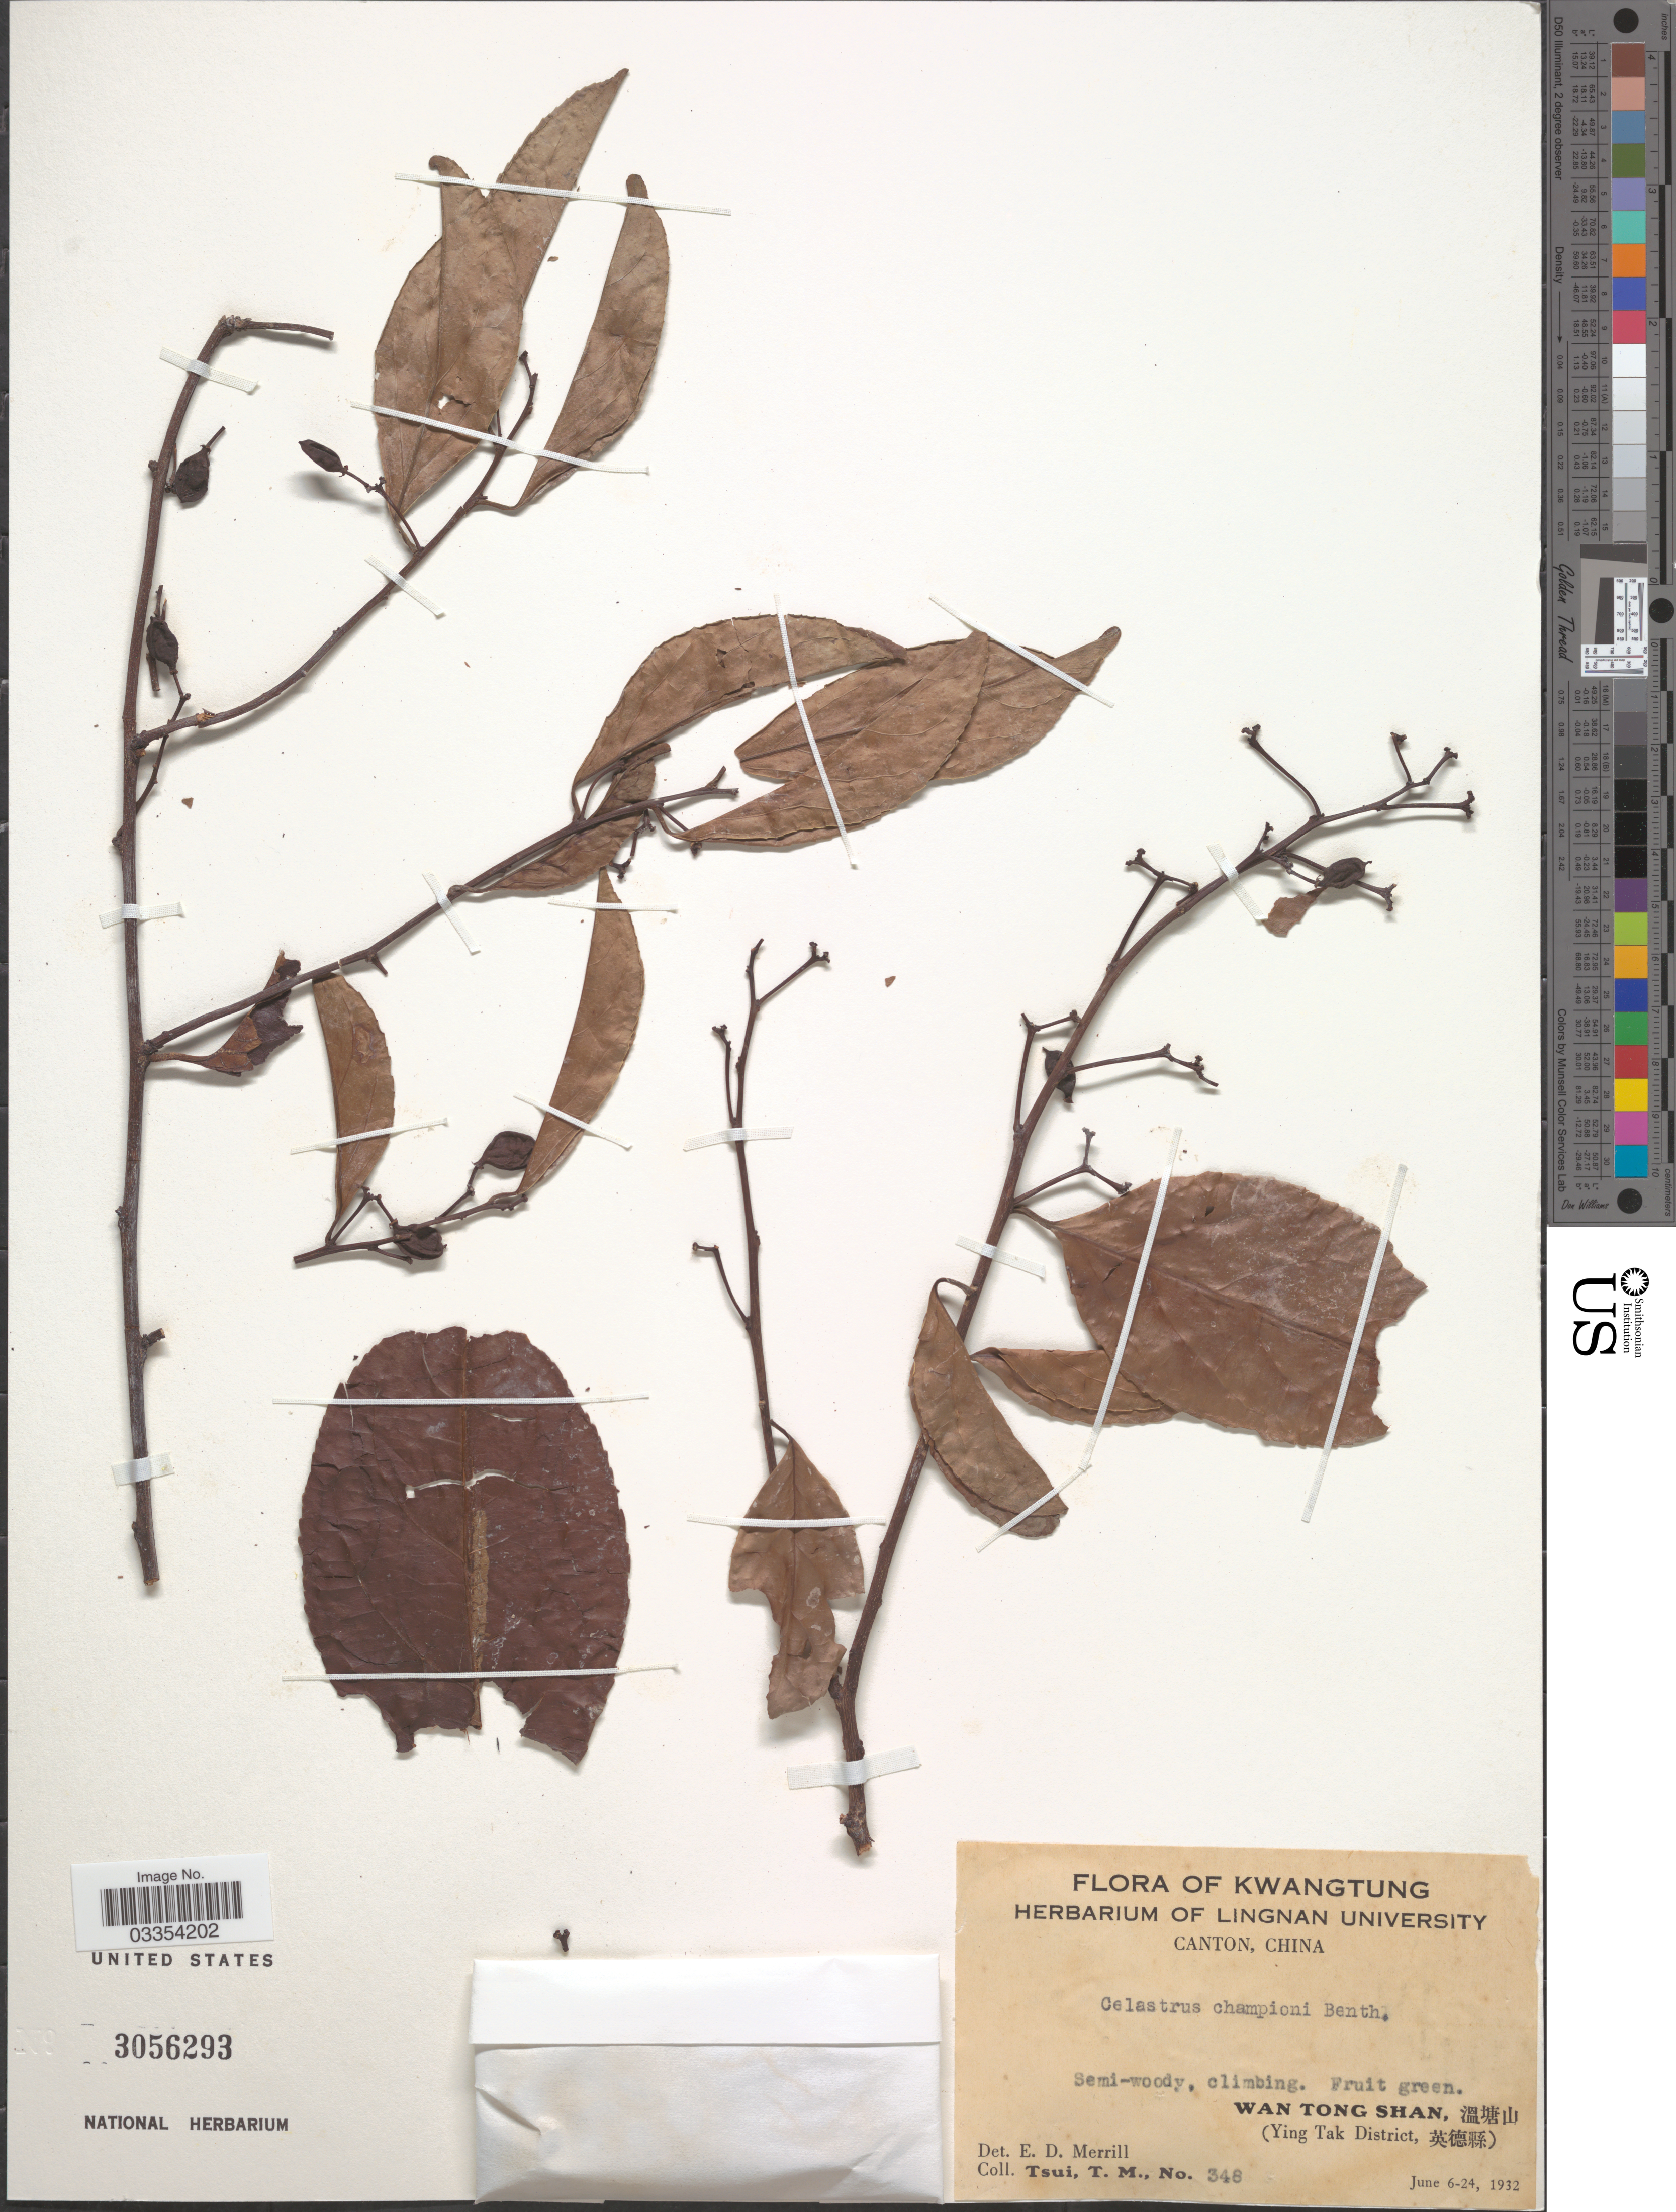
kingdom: Plantae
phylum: Tracheophyta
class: Magnoliopsida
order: Celastrales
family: Celastraceae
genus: Celastrus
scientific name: Celastrus championii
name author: Benth.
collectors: T. Tsui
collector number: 348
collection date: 1932-06-06/1932-06-24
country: China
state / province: Guangdong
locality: Wan Tong Shan, X. (Ying Tak District, X).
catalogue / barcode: US 3056293